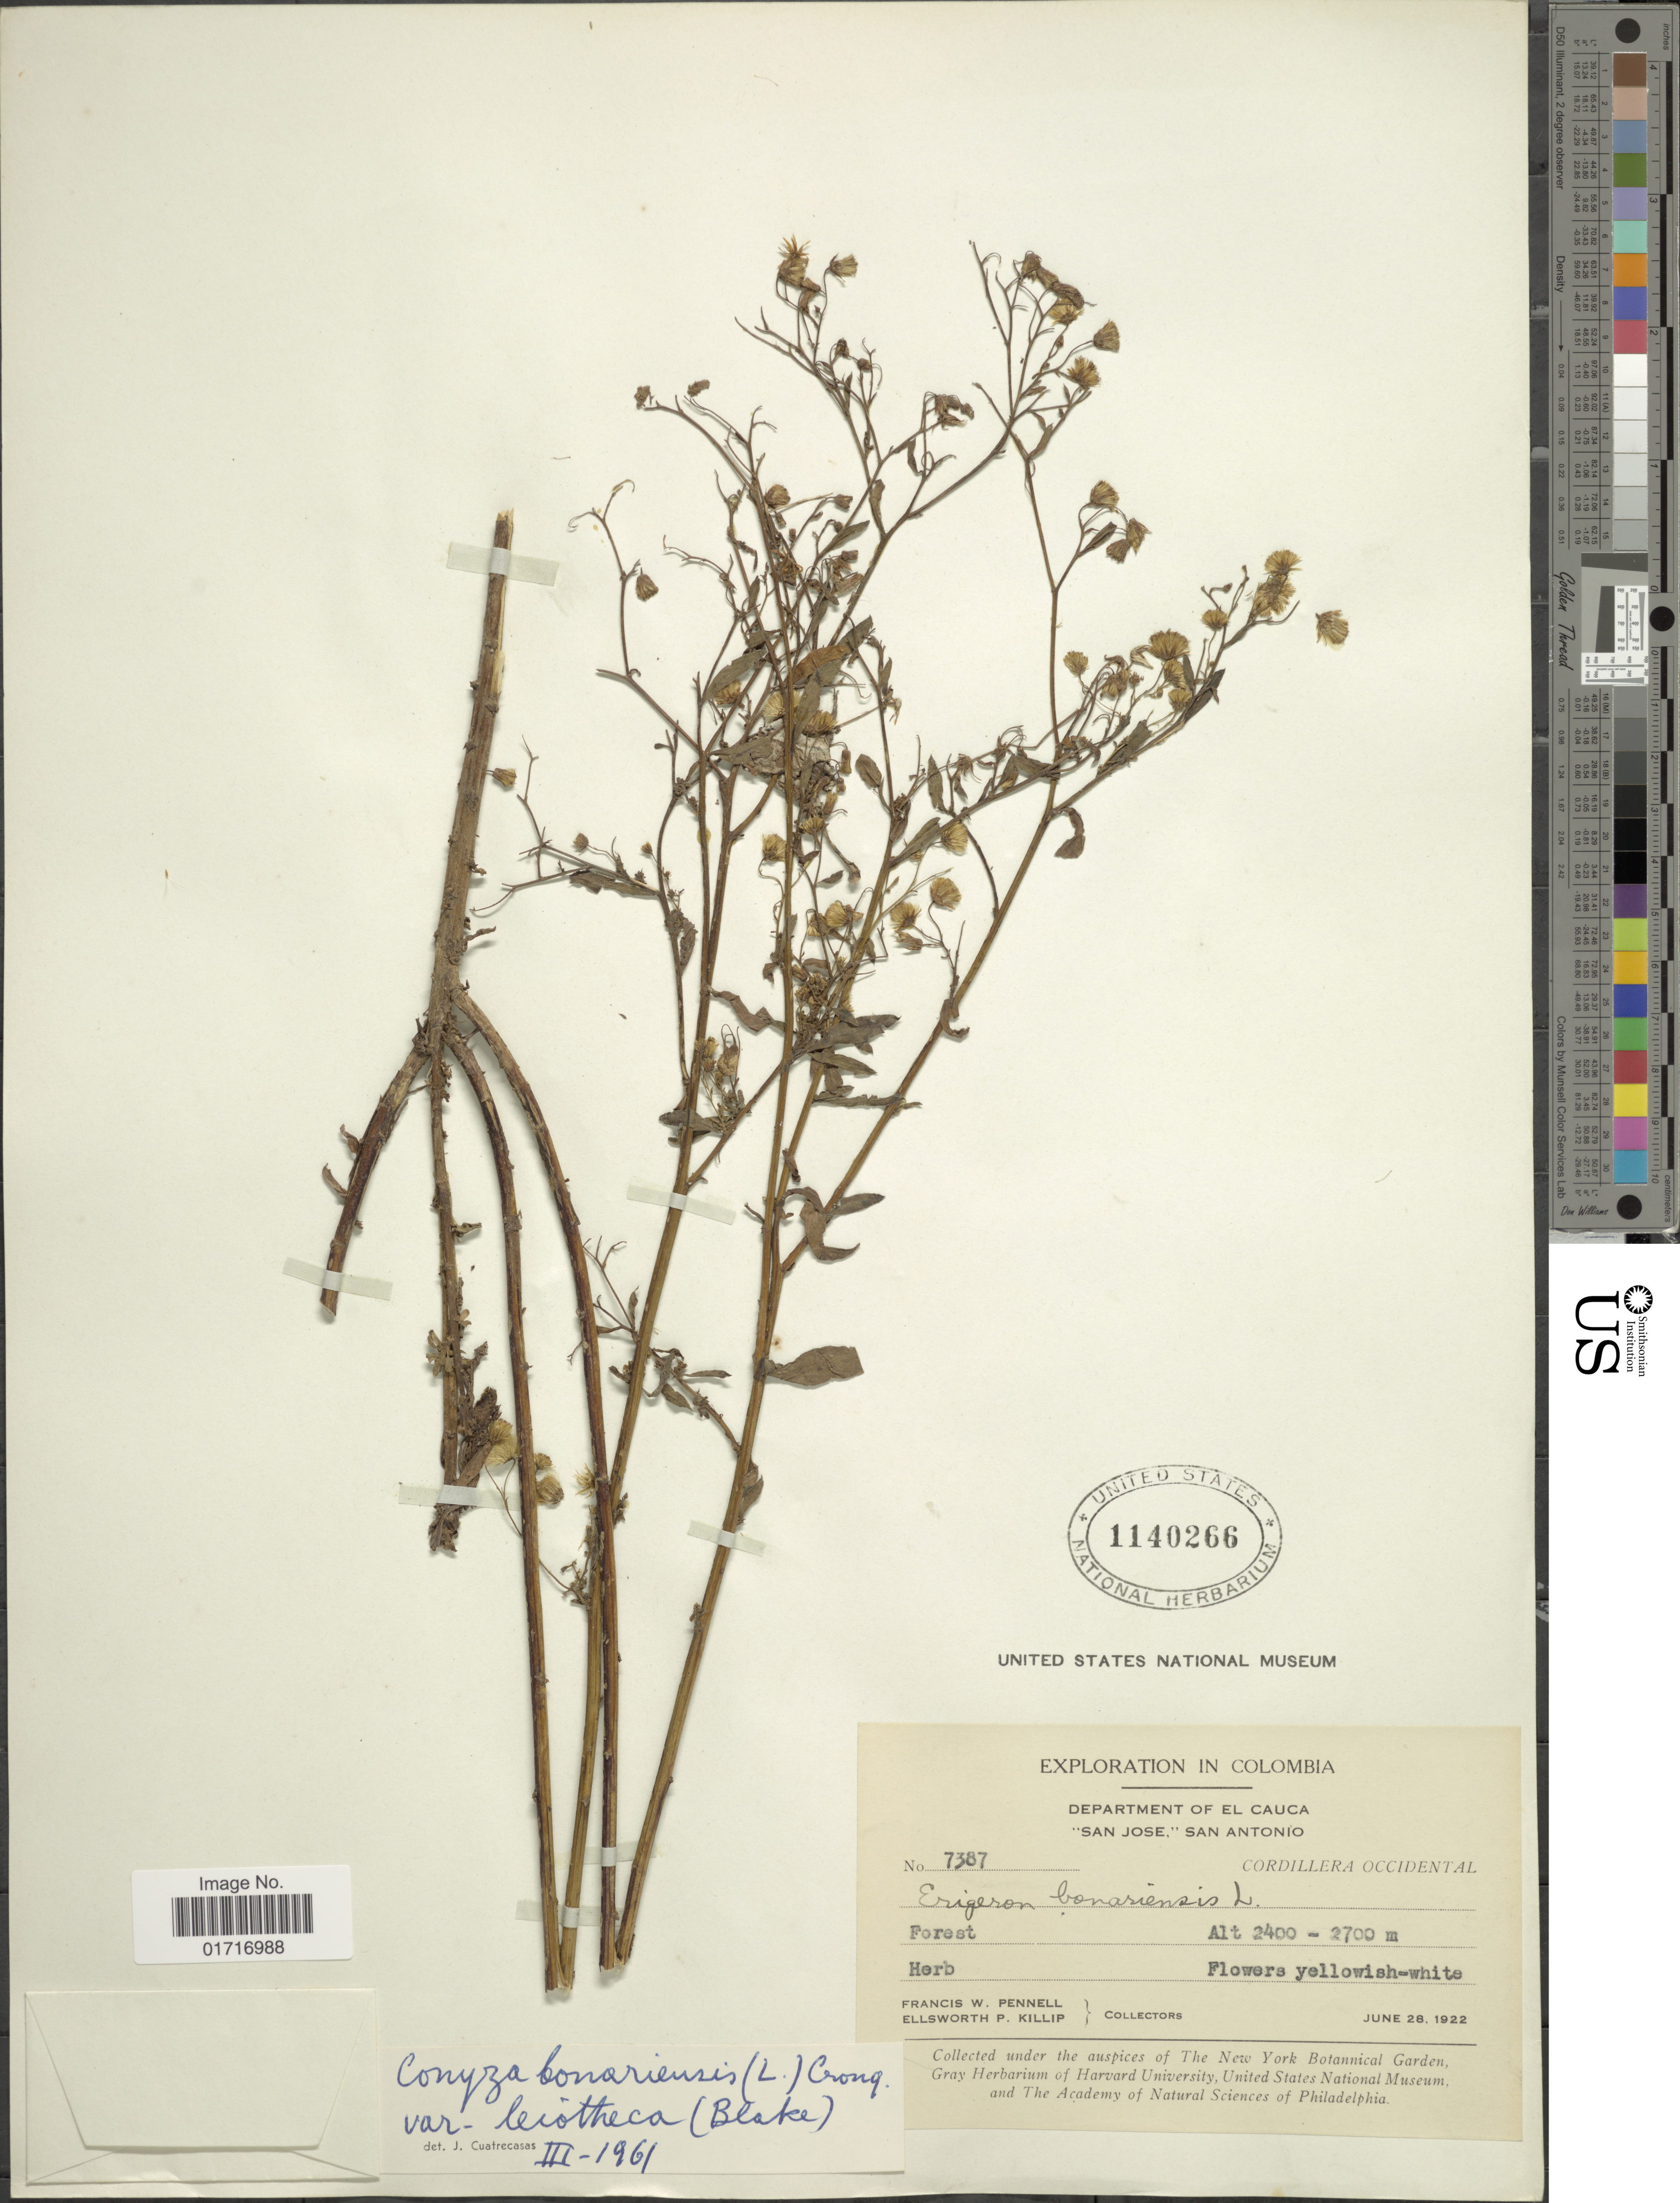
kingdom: Plantae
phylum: Tracheophyta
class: Magnoliopsida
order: Asterales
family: Asteraceae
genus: Conyza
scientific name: Conyza bonariensis var. leiotheca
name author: (S.F. Blake) Cuatrec.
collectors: F. W. Pennell & E. P. Killip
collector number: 7387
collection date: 1922-06-28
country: Colombia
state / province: Cauca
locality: Department of El Cauca "San Jose", San Antonio, Cordillera Occidental.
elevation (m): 2400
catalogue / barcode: US 1140266